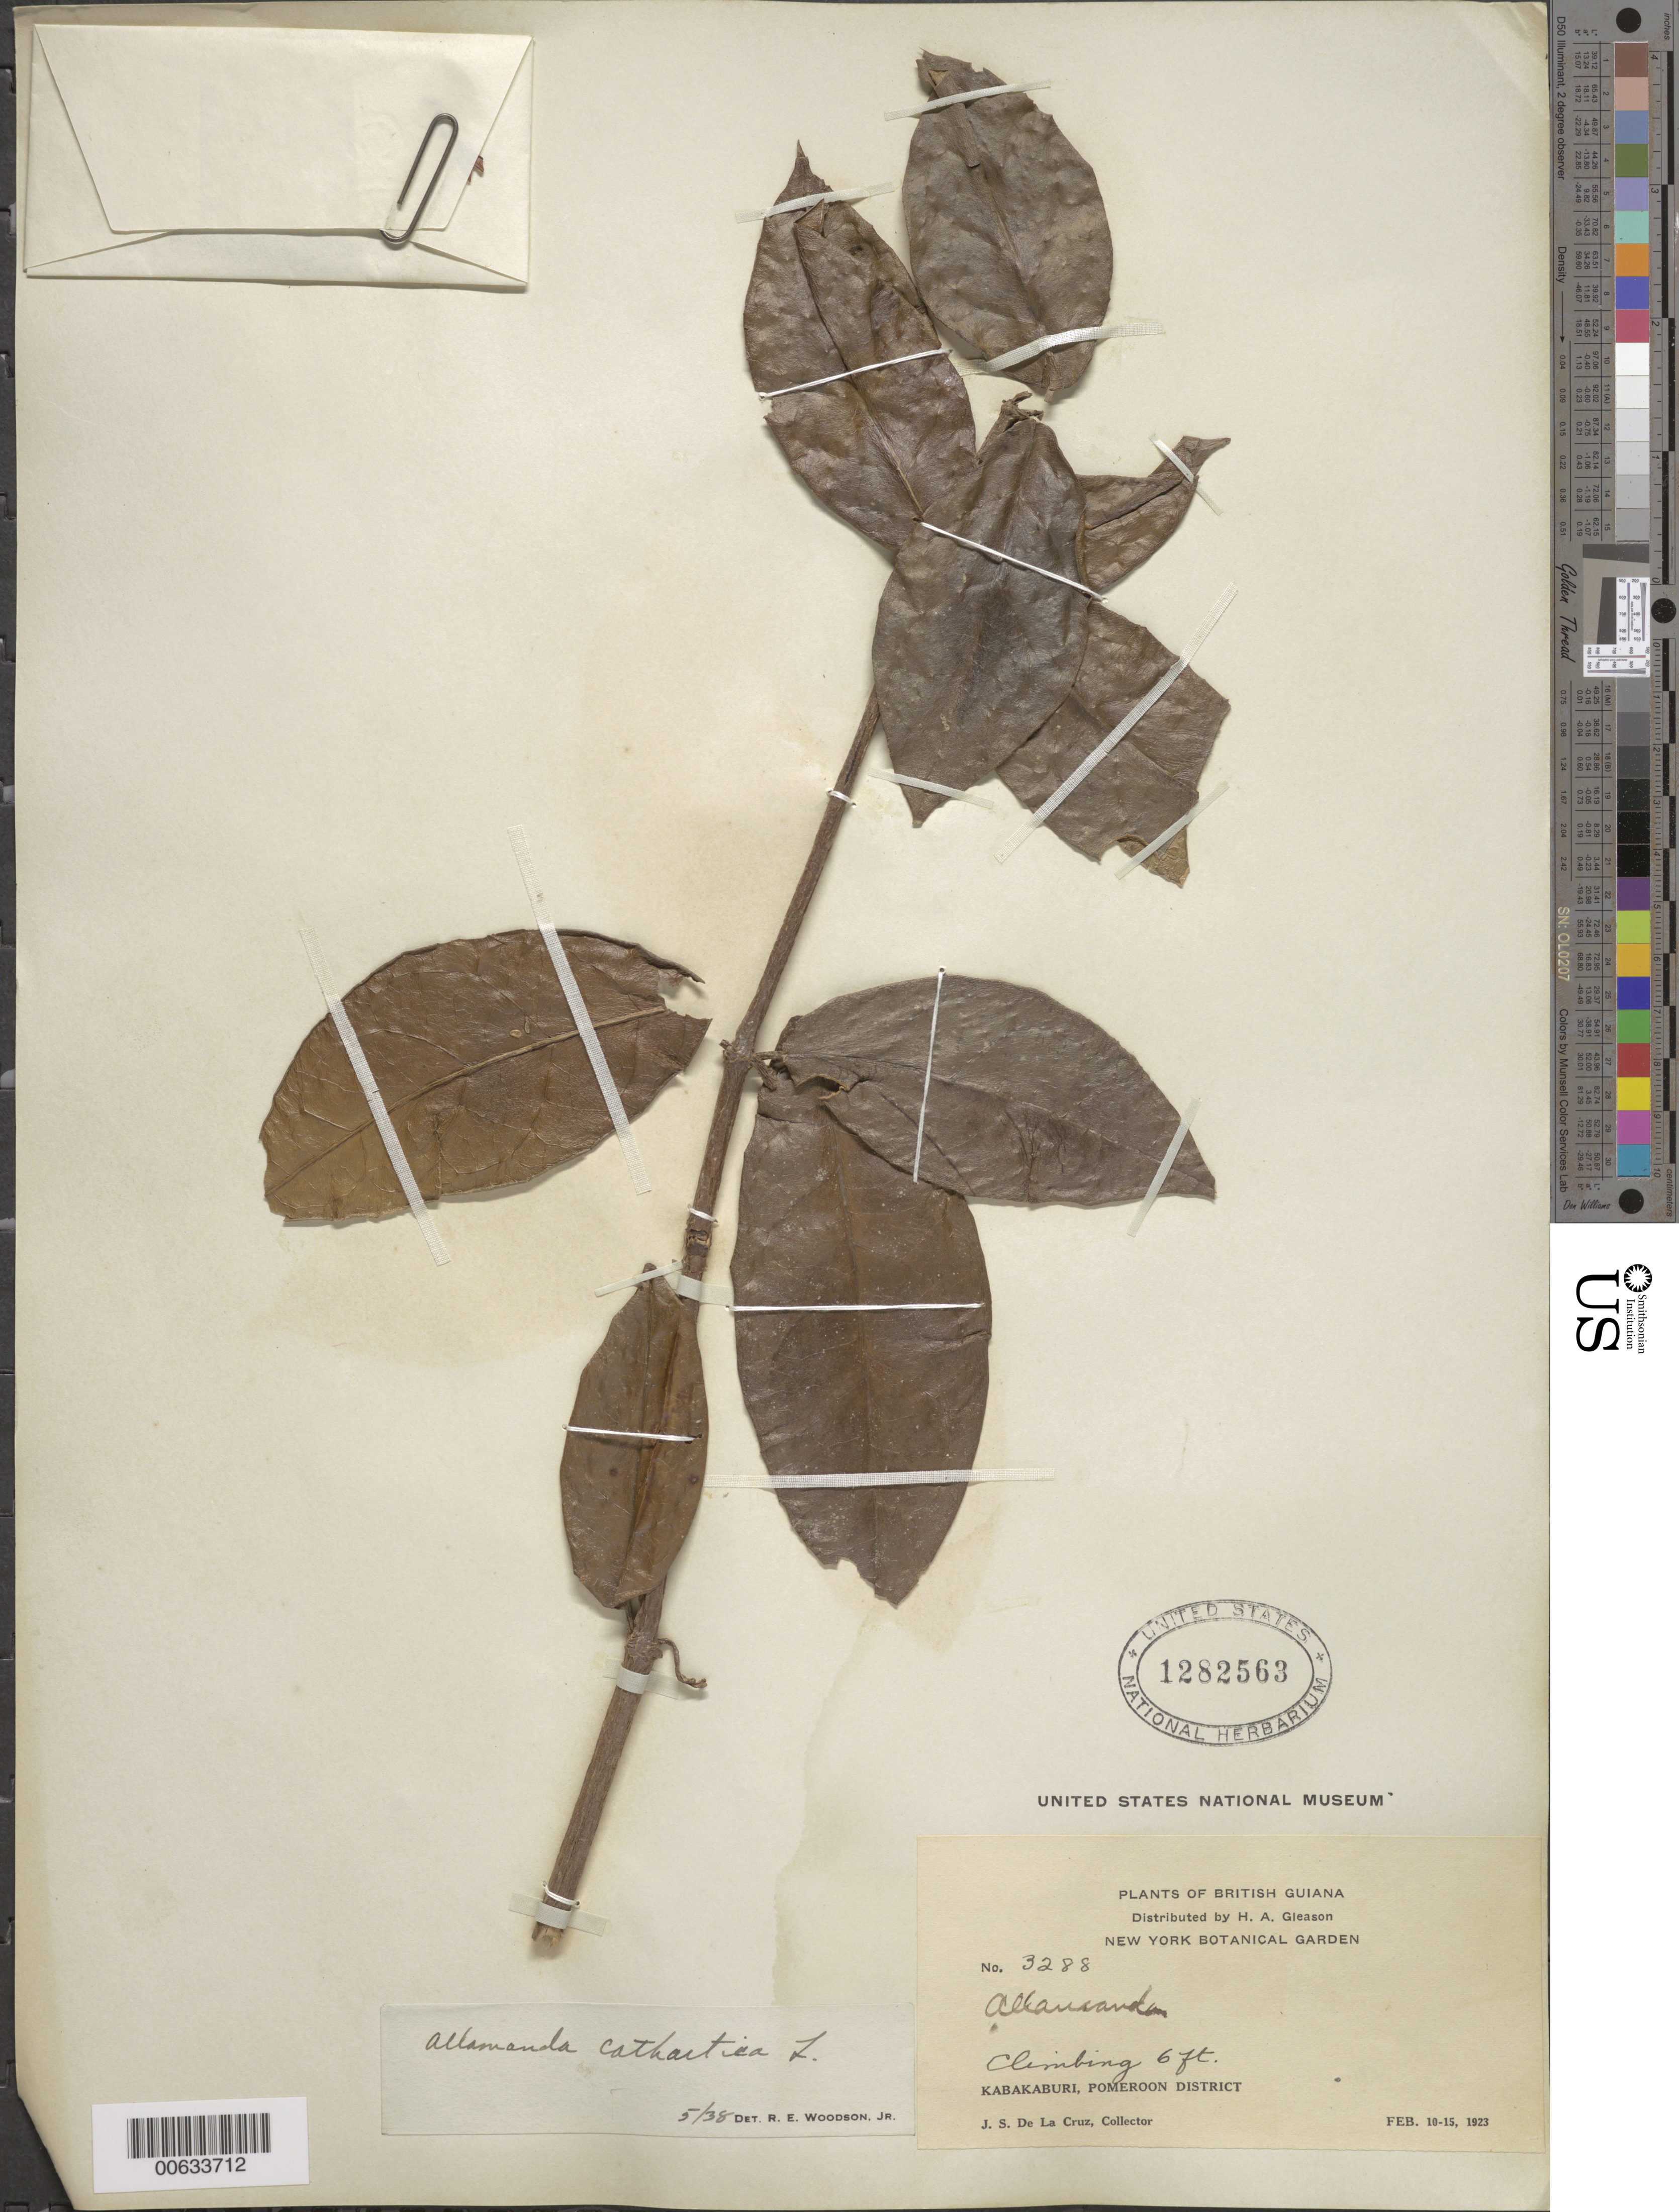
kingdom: Plantae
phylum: Tracheophyta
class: Magnoliopsida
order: Gentianales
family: Apocynaceae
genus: Allamanda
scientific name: Allamanda cathartica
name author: L.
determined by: Woodson, R. E., Jr.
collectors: J. S. de la Cruz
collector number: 3288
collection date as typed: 10-Feb-23 to 15-Feb-23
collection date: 1923-02-10/1923-02-15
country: Guyana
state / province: Pomeroon-Supenaam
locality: Kabakaburi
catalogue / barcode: US 1282563